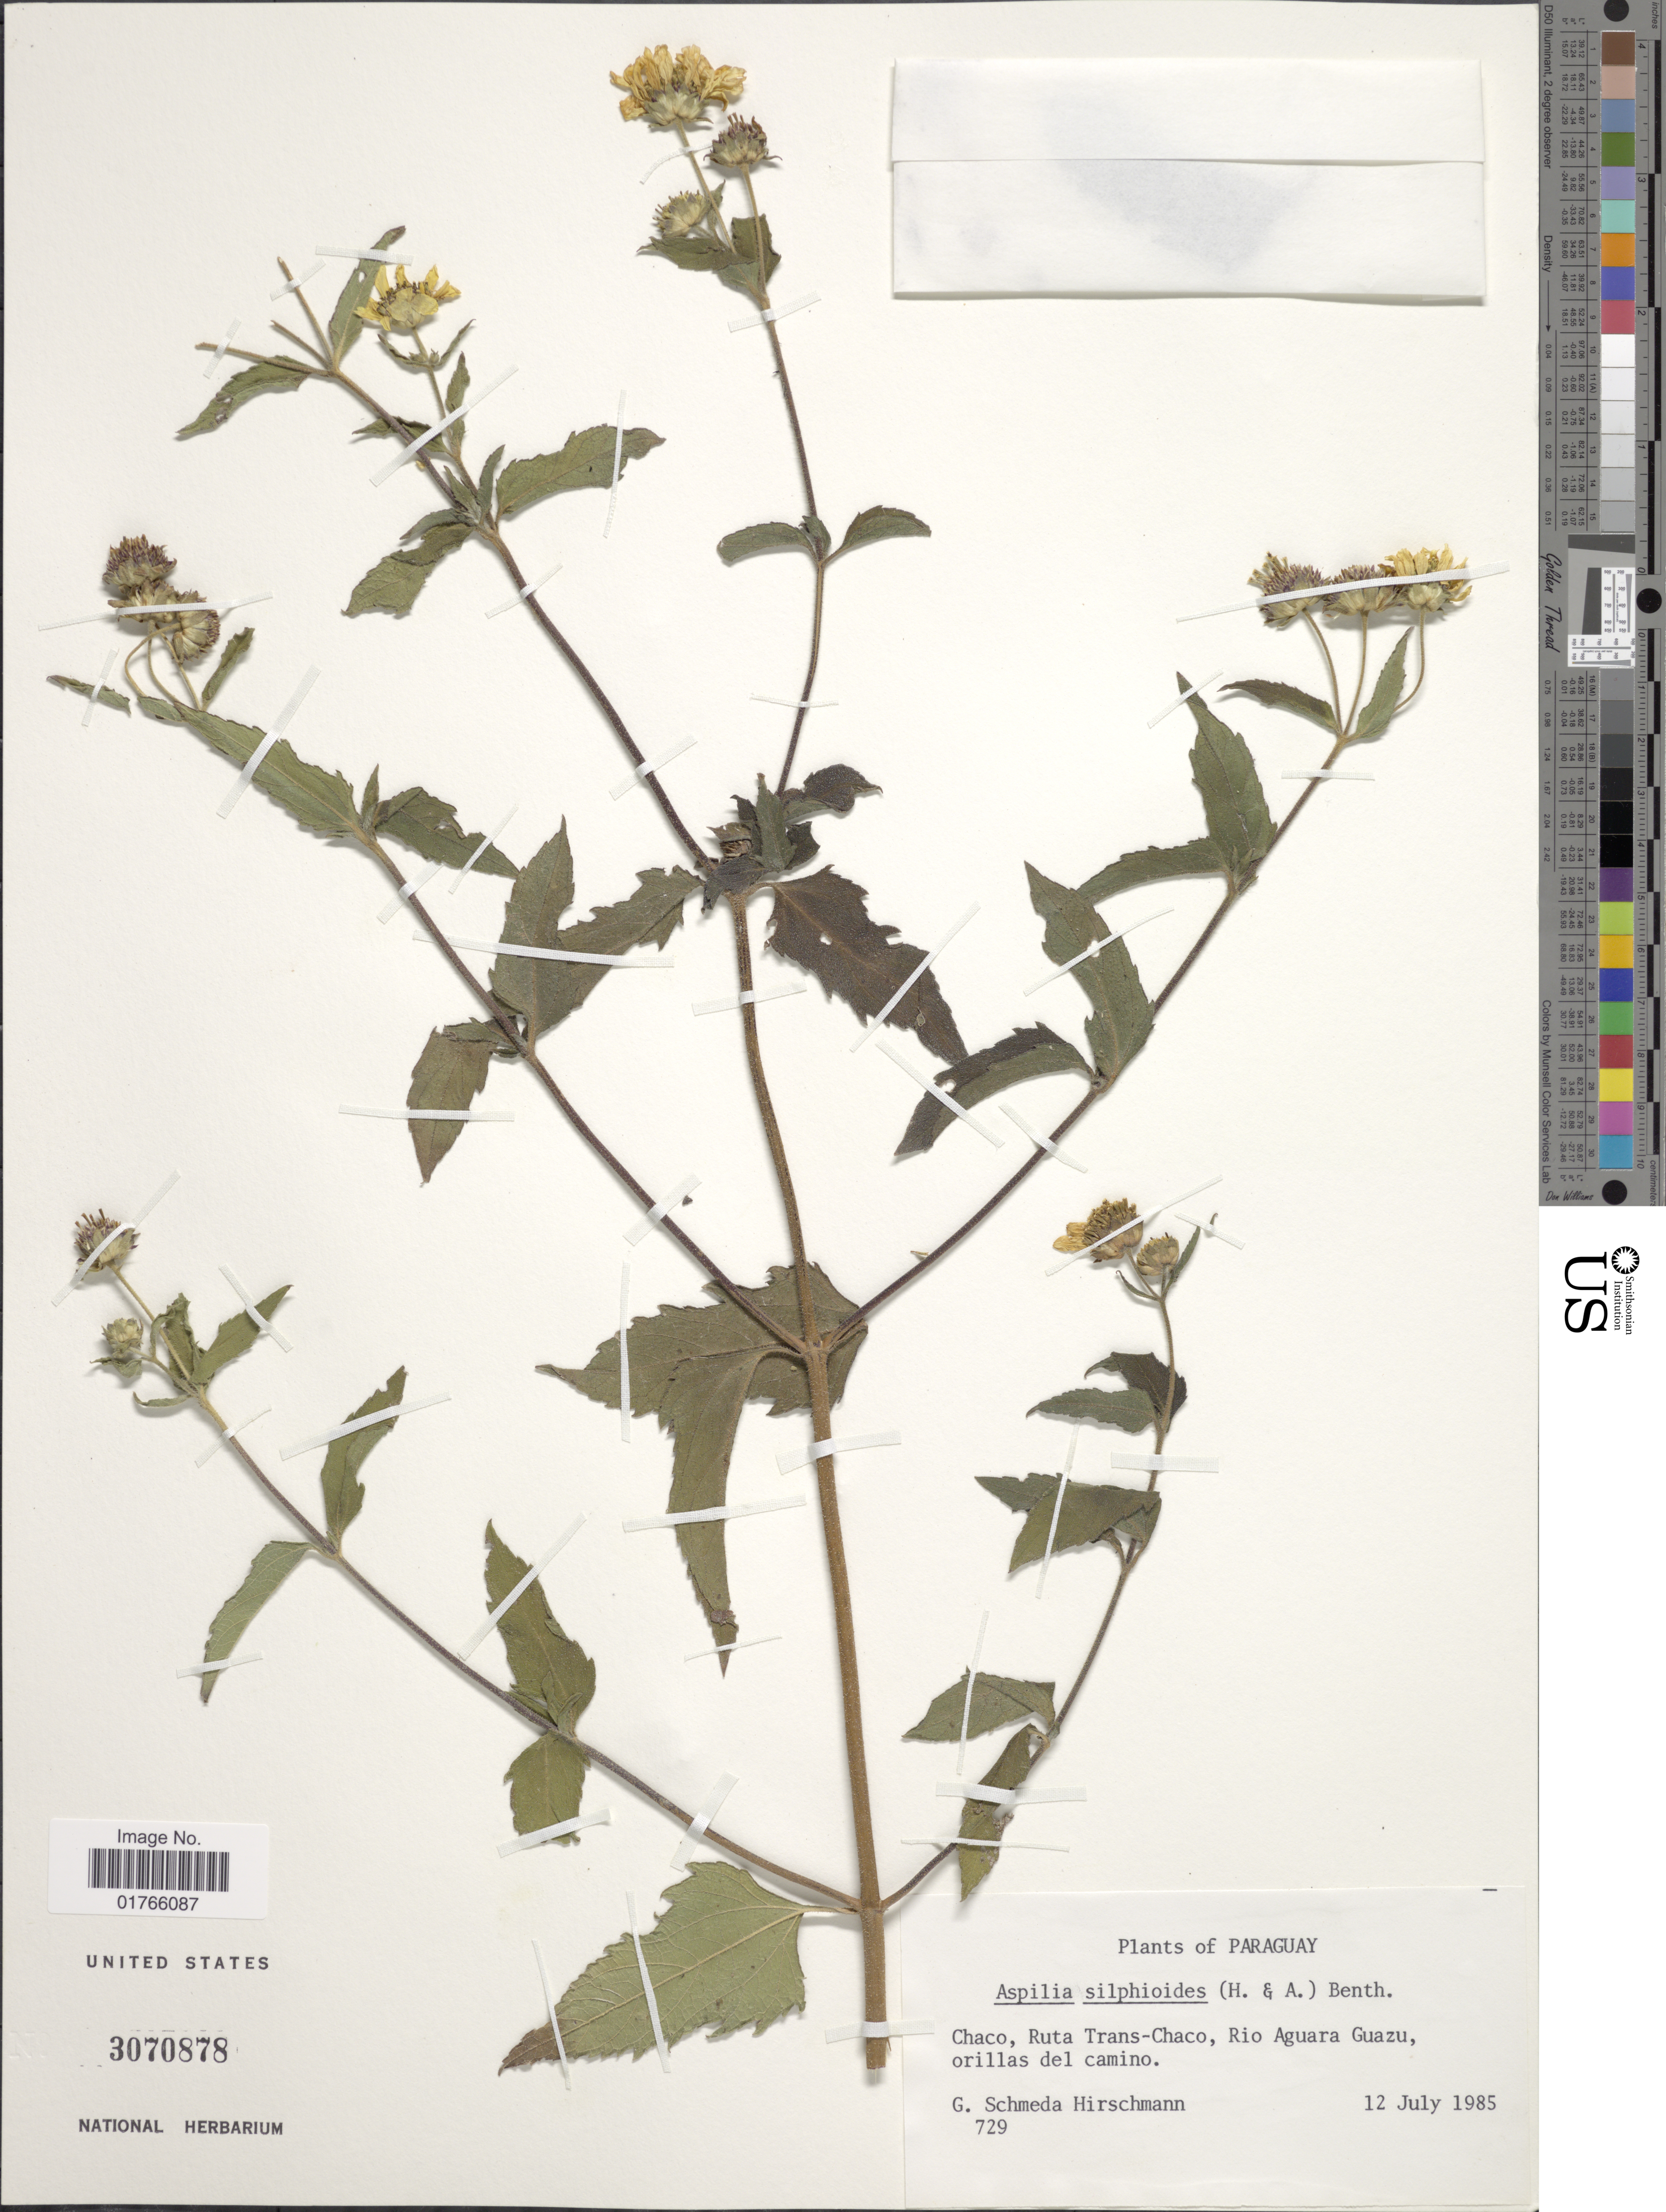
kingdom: Plantae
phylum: Tracheophyta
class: Magnoliopsida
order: Asterales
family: Asteraceae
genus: Aspilia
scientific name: Aspilia silphioides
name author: (Hook. & Arn.) Benth. ex Benth. & Hook. f.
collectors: G. Hirschmann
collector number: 729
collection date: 1985-07-12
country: Paraguay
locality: Chaco, Ruta Trans-Chaco, Rio Aguara Guazu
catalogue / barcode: US 3070878